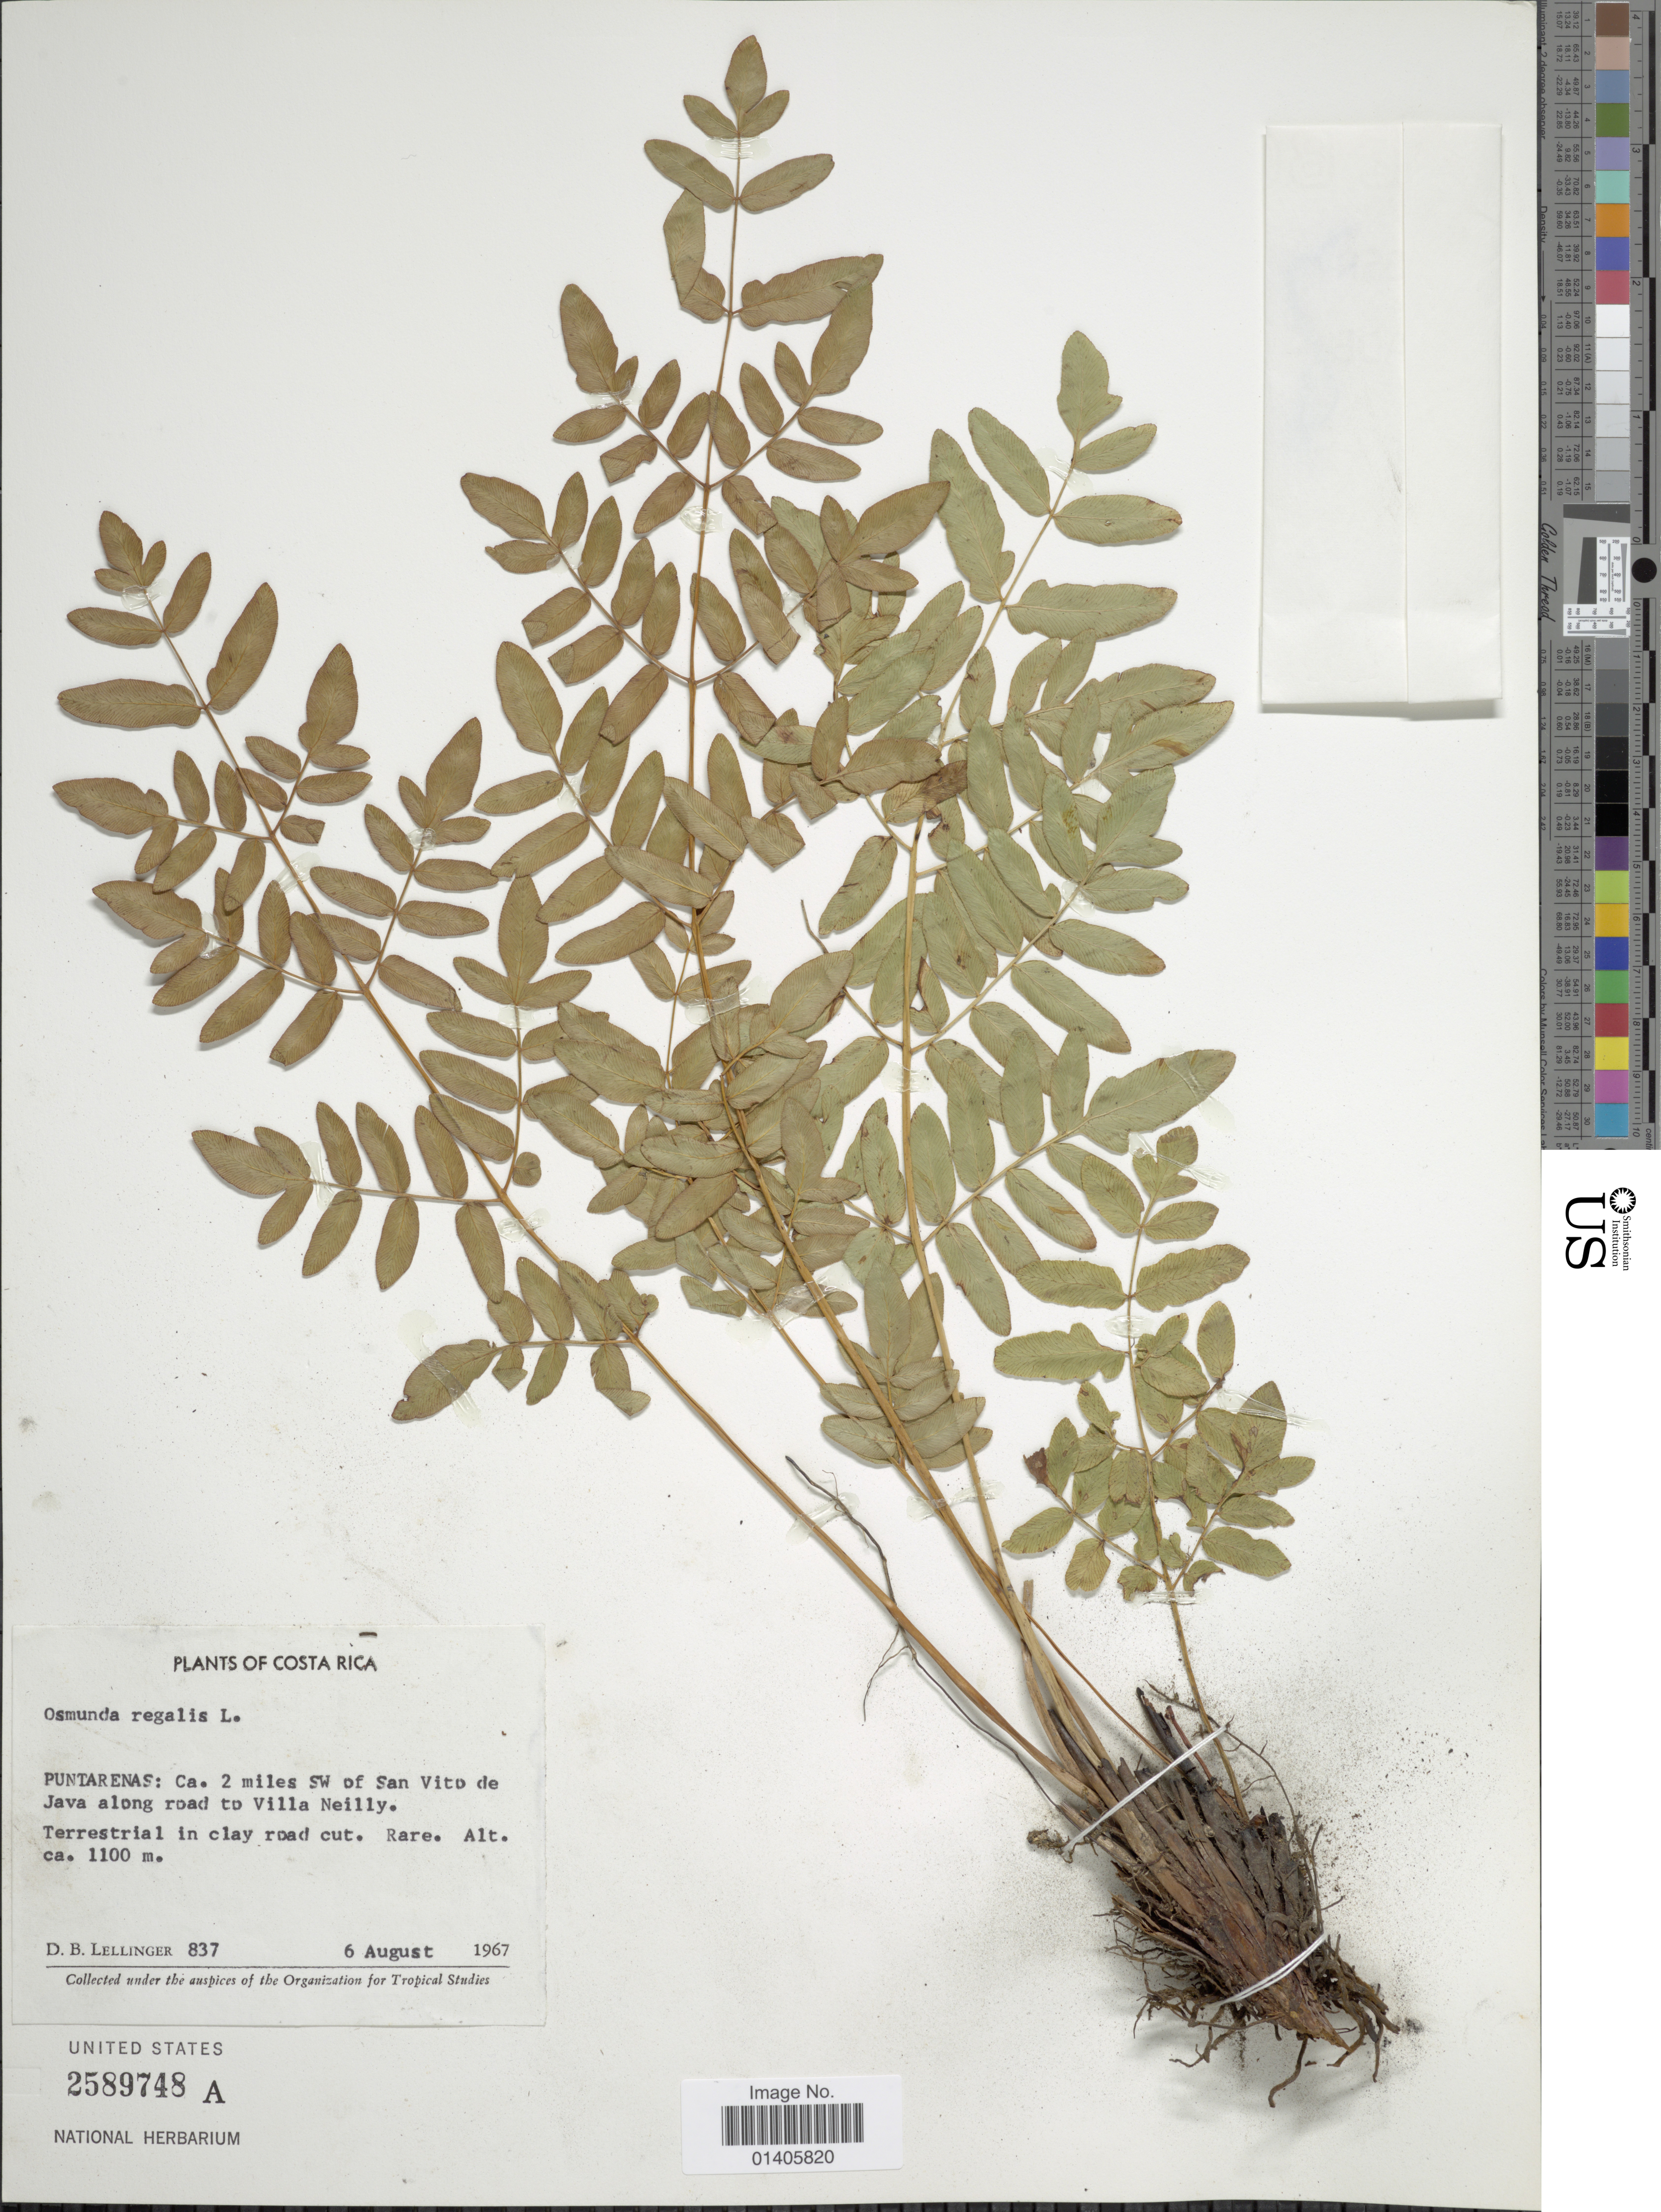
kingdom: Plantae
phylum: Tracheophyta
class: Polypodiopsida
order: Osmundales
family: Osmundaceae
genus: Osmunda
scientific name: Osmunda regalis var. palustris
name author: (Schrad.) C. Chr. ex Angely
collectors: D. B. Lellinger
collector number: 837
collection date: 1967-08-06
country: Costa Rica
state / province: Puntarenas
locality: Ca. 2 miles SW of San Vito de Java along road to Villa Neilly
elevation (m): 1100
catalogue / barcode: US 2589748A